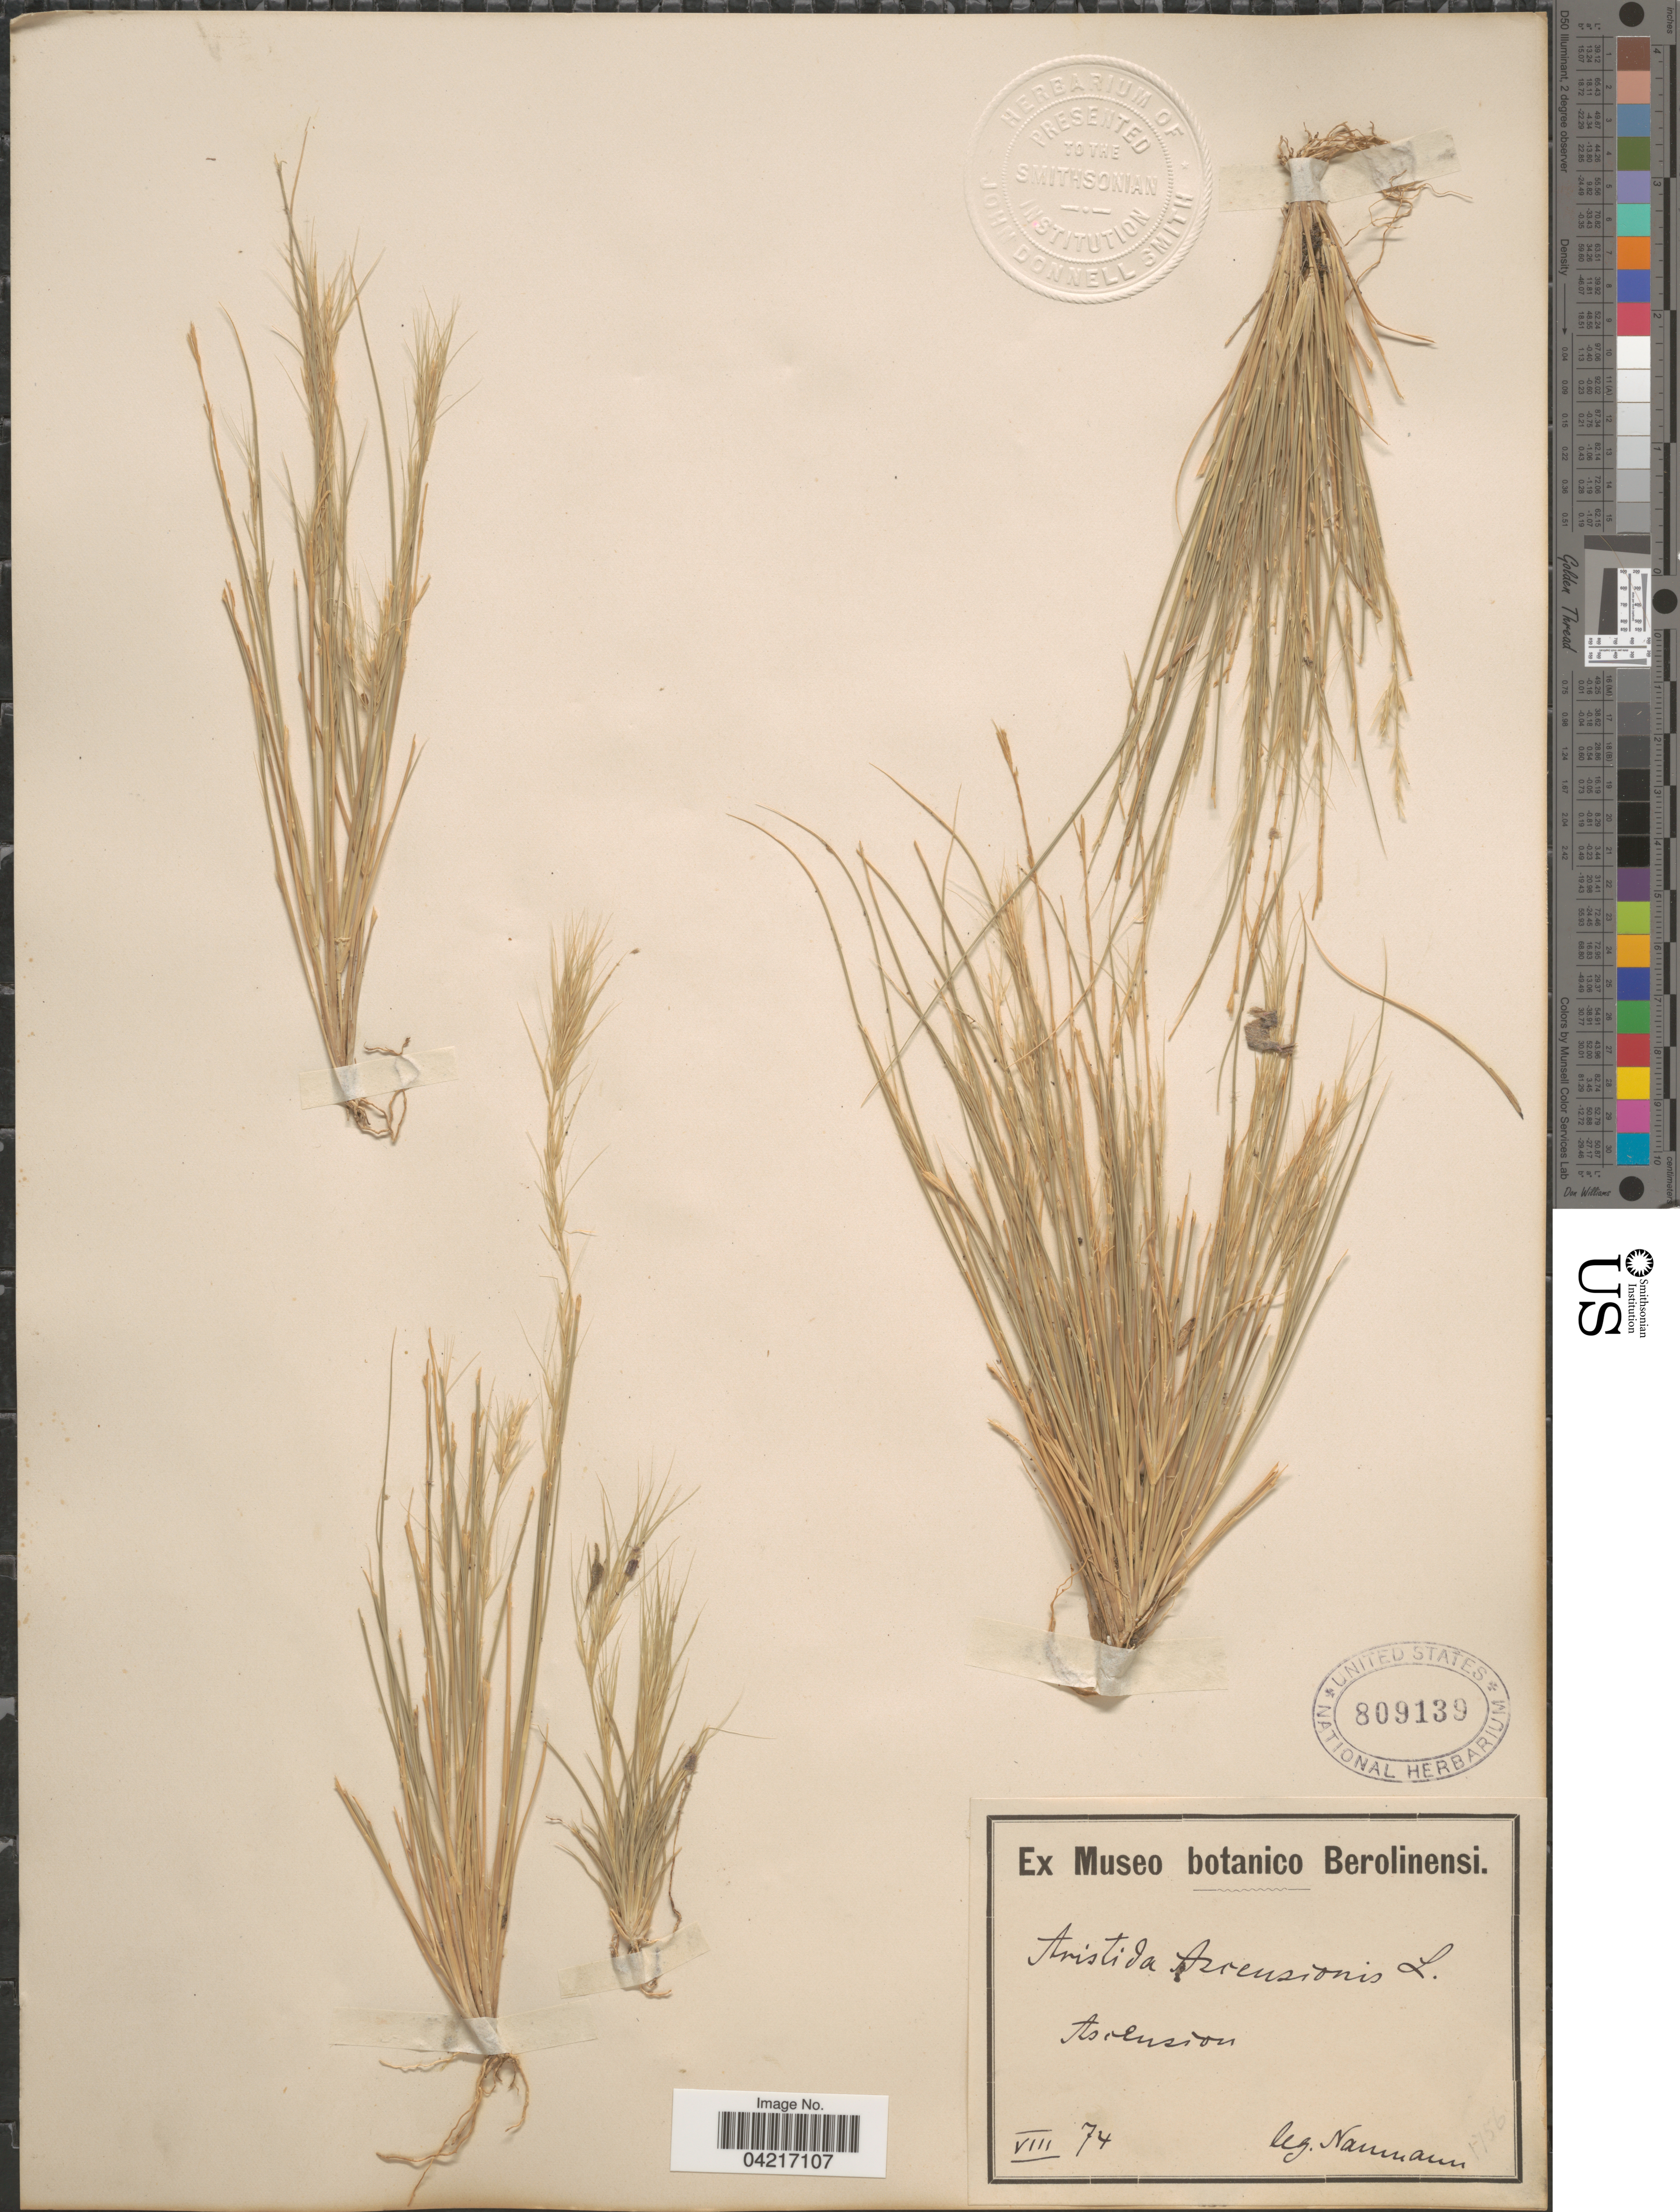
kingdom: Plantae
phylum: Tracheophyta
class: Liliopsida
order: Poales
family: Poaceae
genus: Aristida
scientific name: Aristida adscensionis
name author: L.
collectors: -. Naumann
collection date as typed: Transcribed d/m/y: /8/74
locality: Ascension.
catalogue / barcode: US 809139